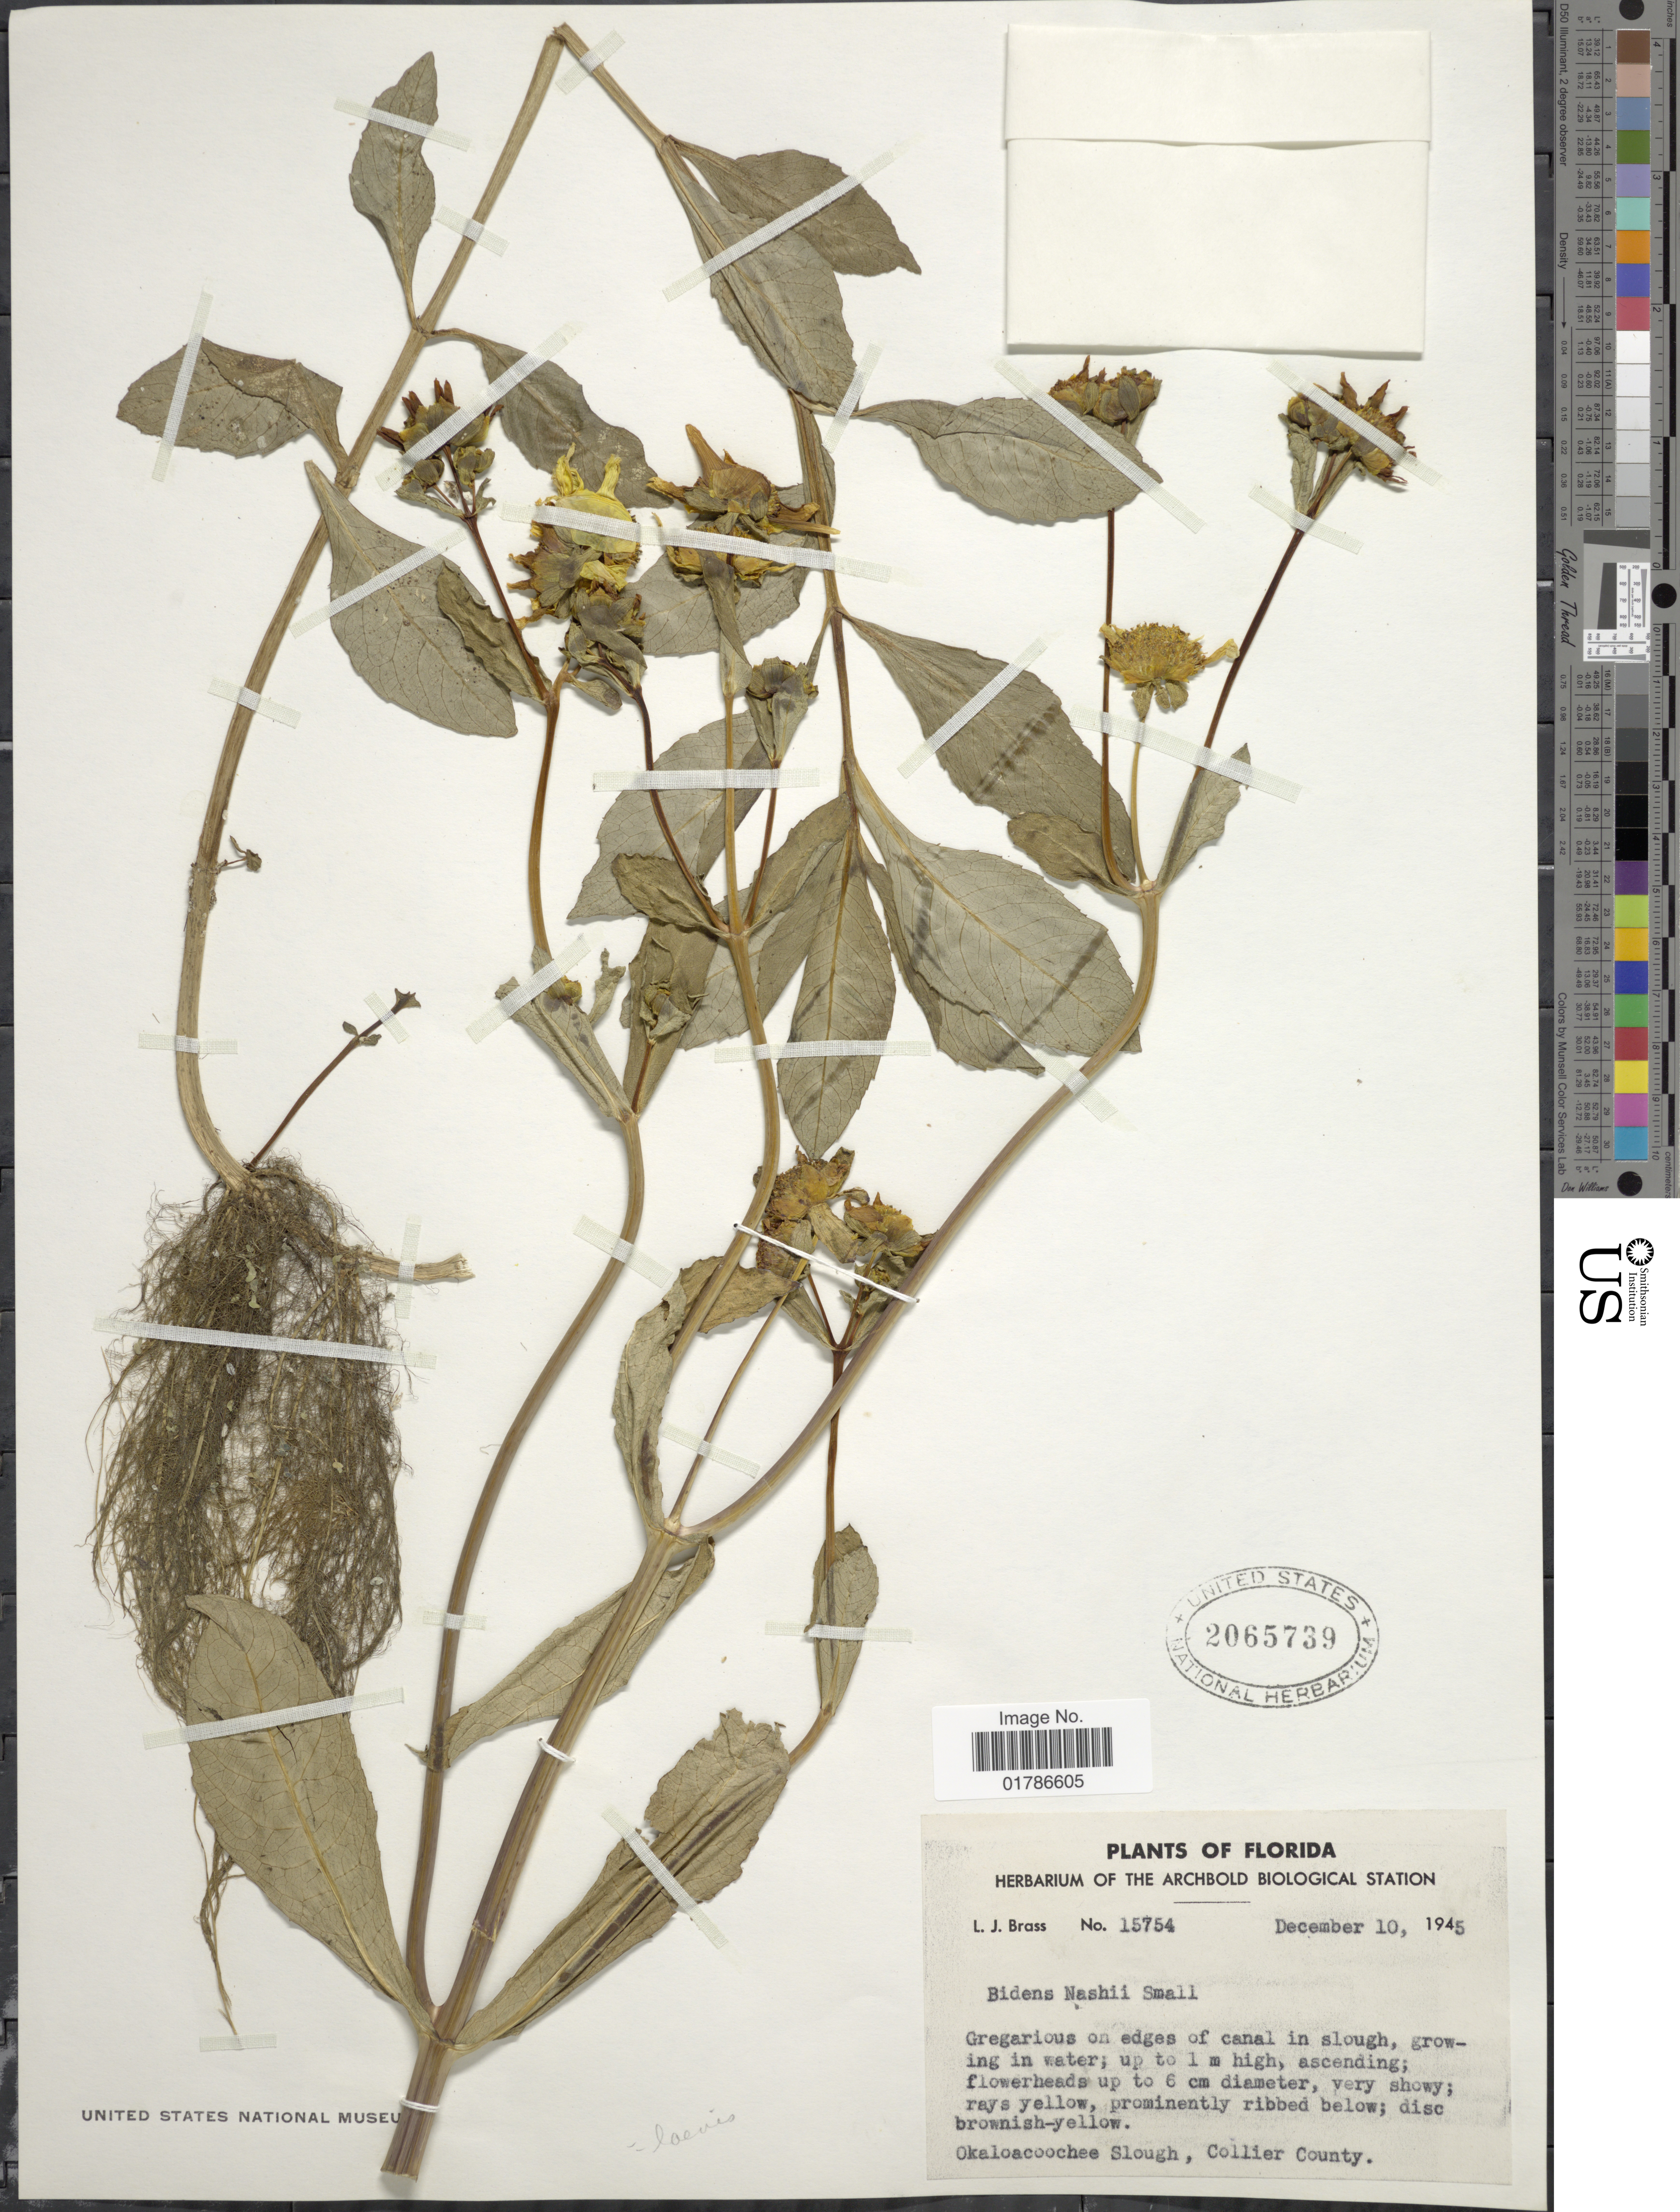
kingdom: Plantae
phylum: Tracheophyta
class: Magnoliopsida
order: Asterales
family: Asteraceae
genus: Bidens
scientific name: Bidens laevis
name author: (L.) Britton, Stearns & Poggenb.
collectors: L. J. Brass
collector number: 15754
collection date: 1945-12-10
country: United States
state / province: Florida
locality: Okaloacoochee Slough, Collier County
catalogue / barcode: US 2065739